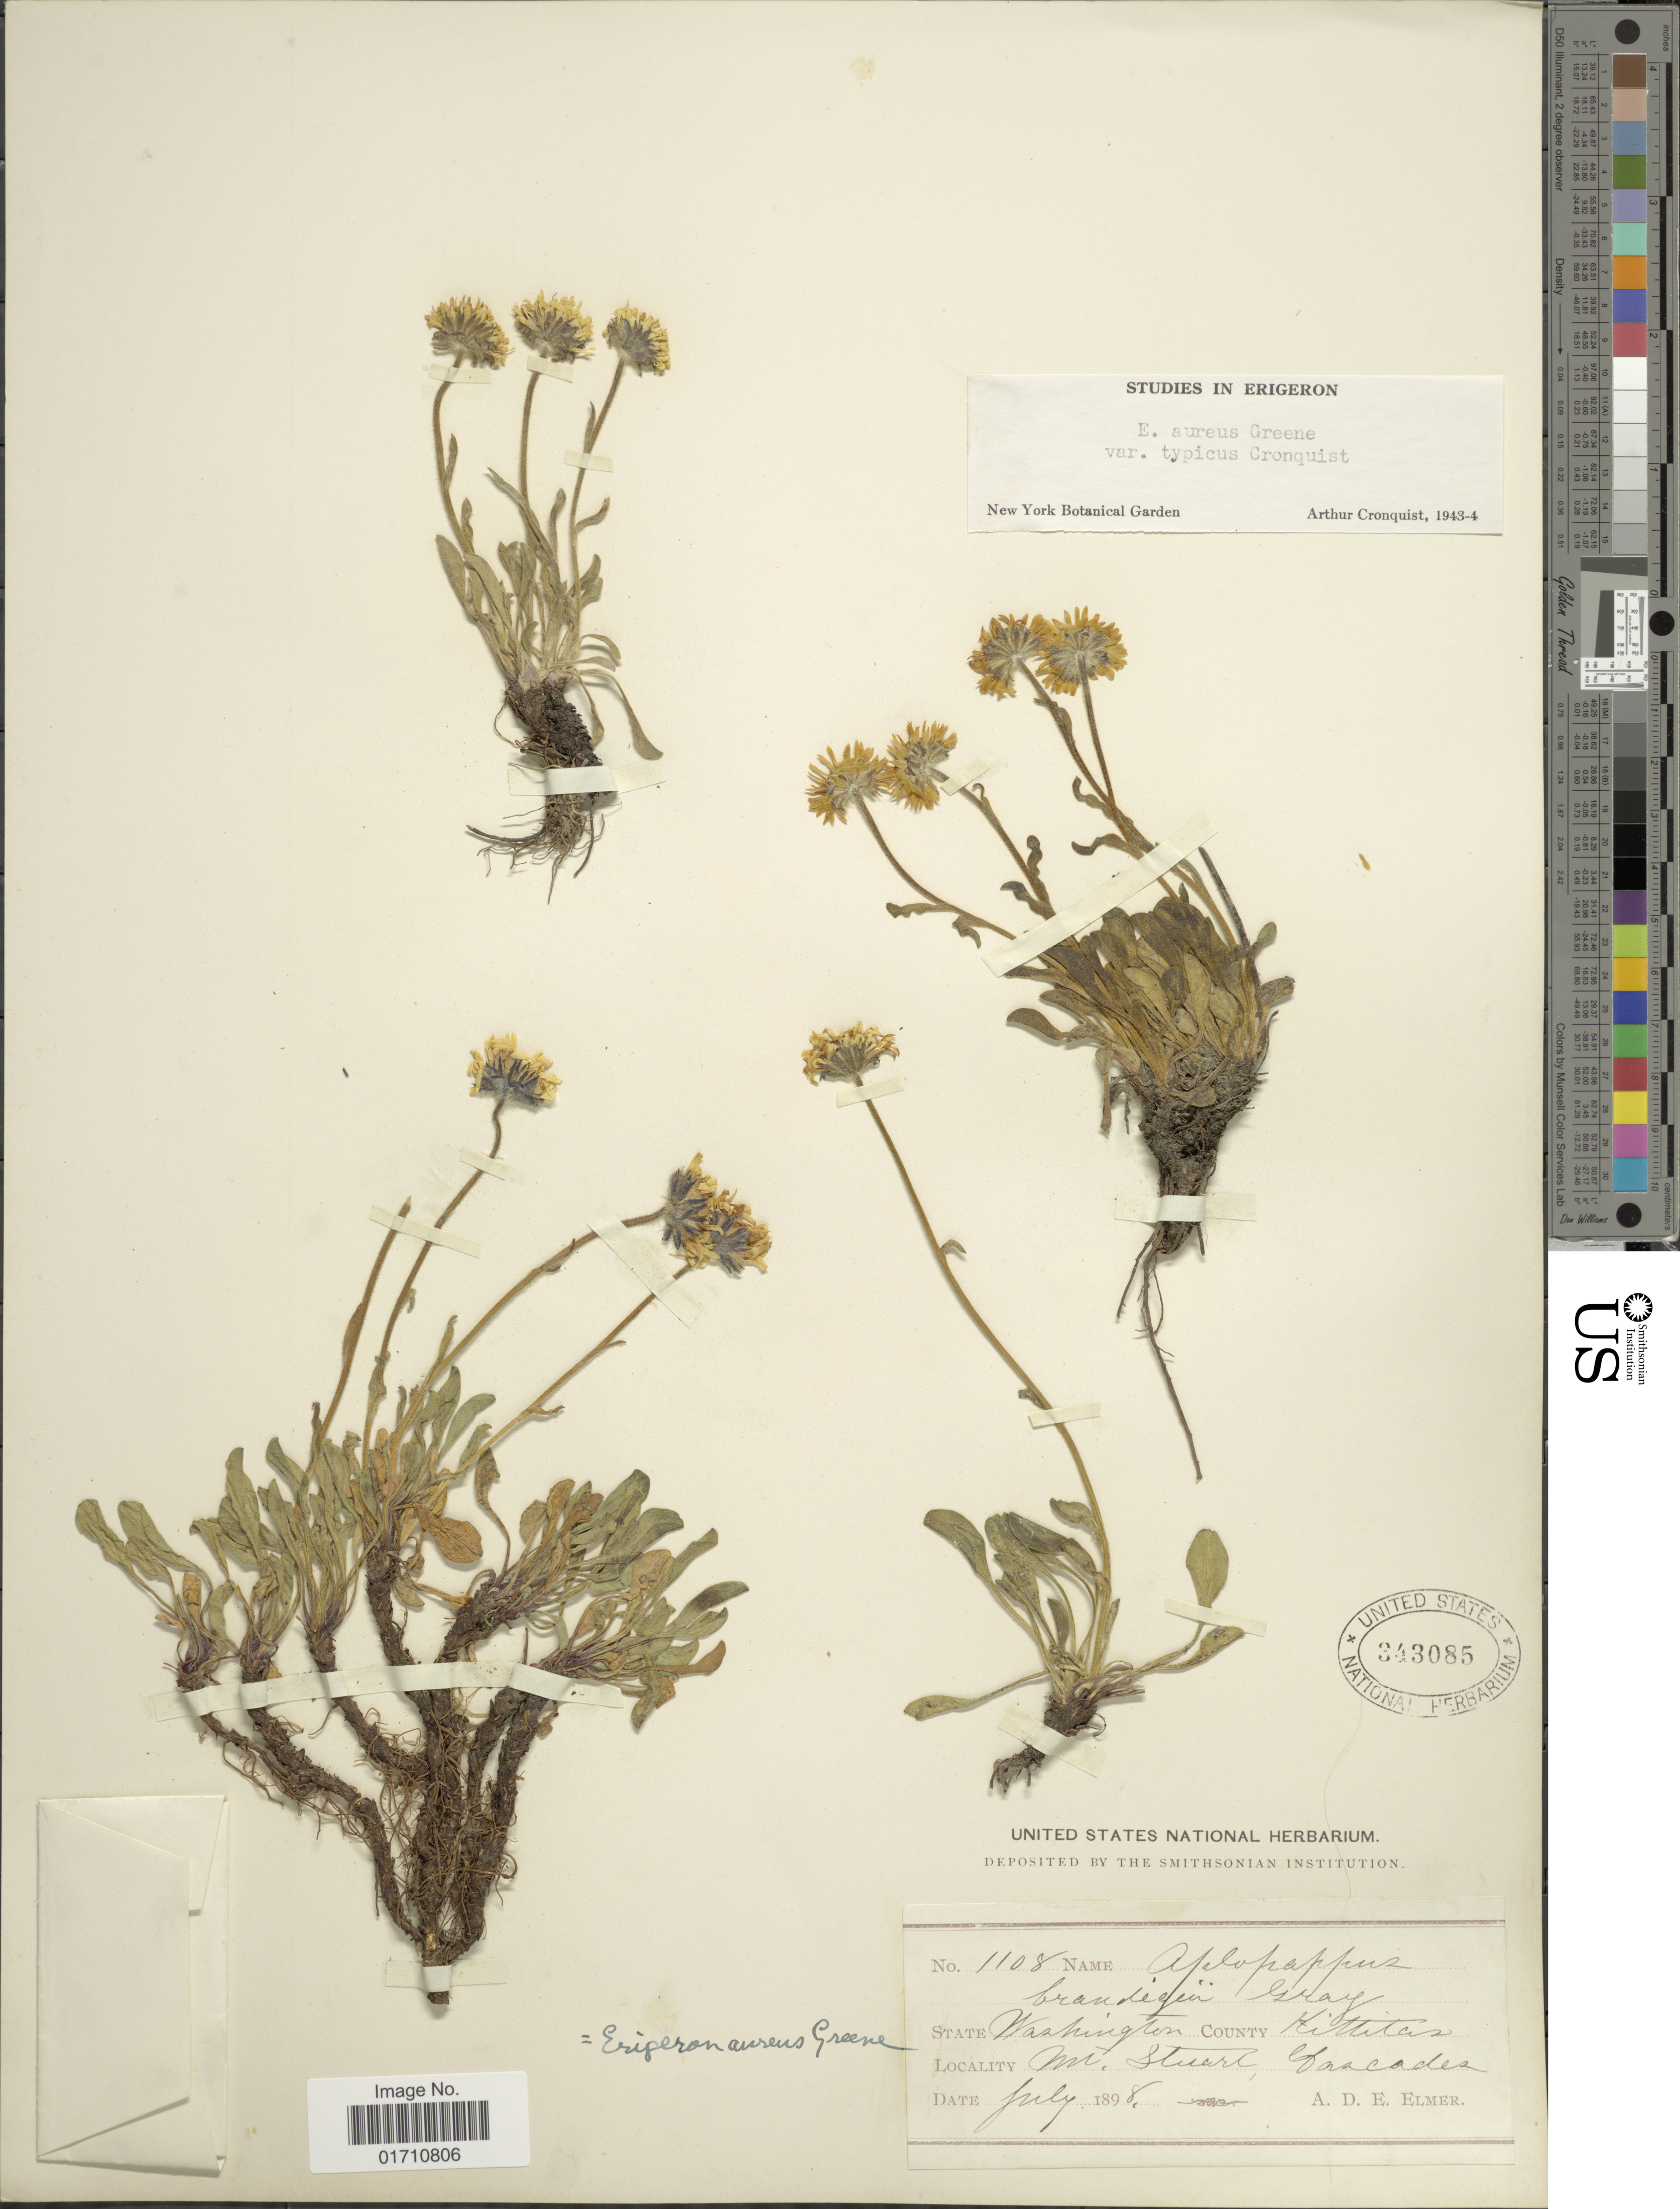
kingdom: Plantae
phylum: Tracheophyta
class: Magnoliopsida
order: Asterales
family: Asteraceae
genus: Erigeron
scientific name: Erigeron aureus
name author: Greene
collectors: A. D. E. Elmer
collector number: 1108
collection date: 1898-07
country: United States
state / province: Washington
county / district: Kittitas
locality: County Kittitas, Mt Stuart, Cascades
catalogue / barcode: US 343085